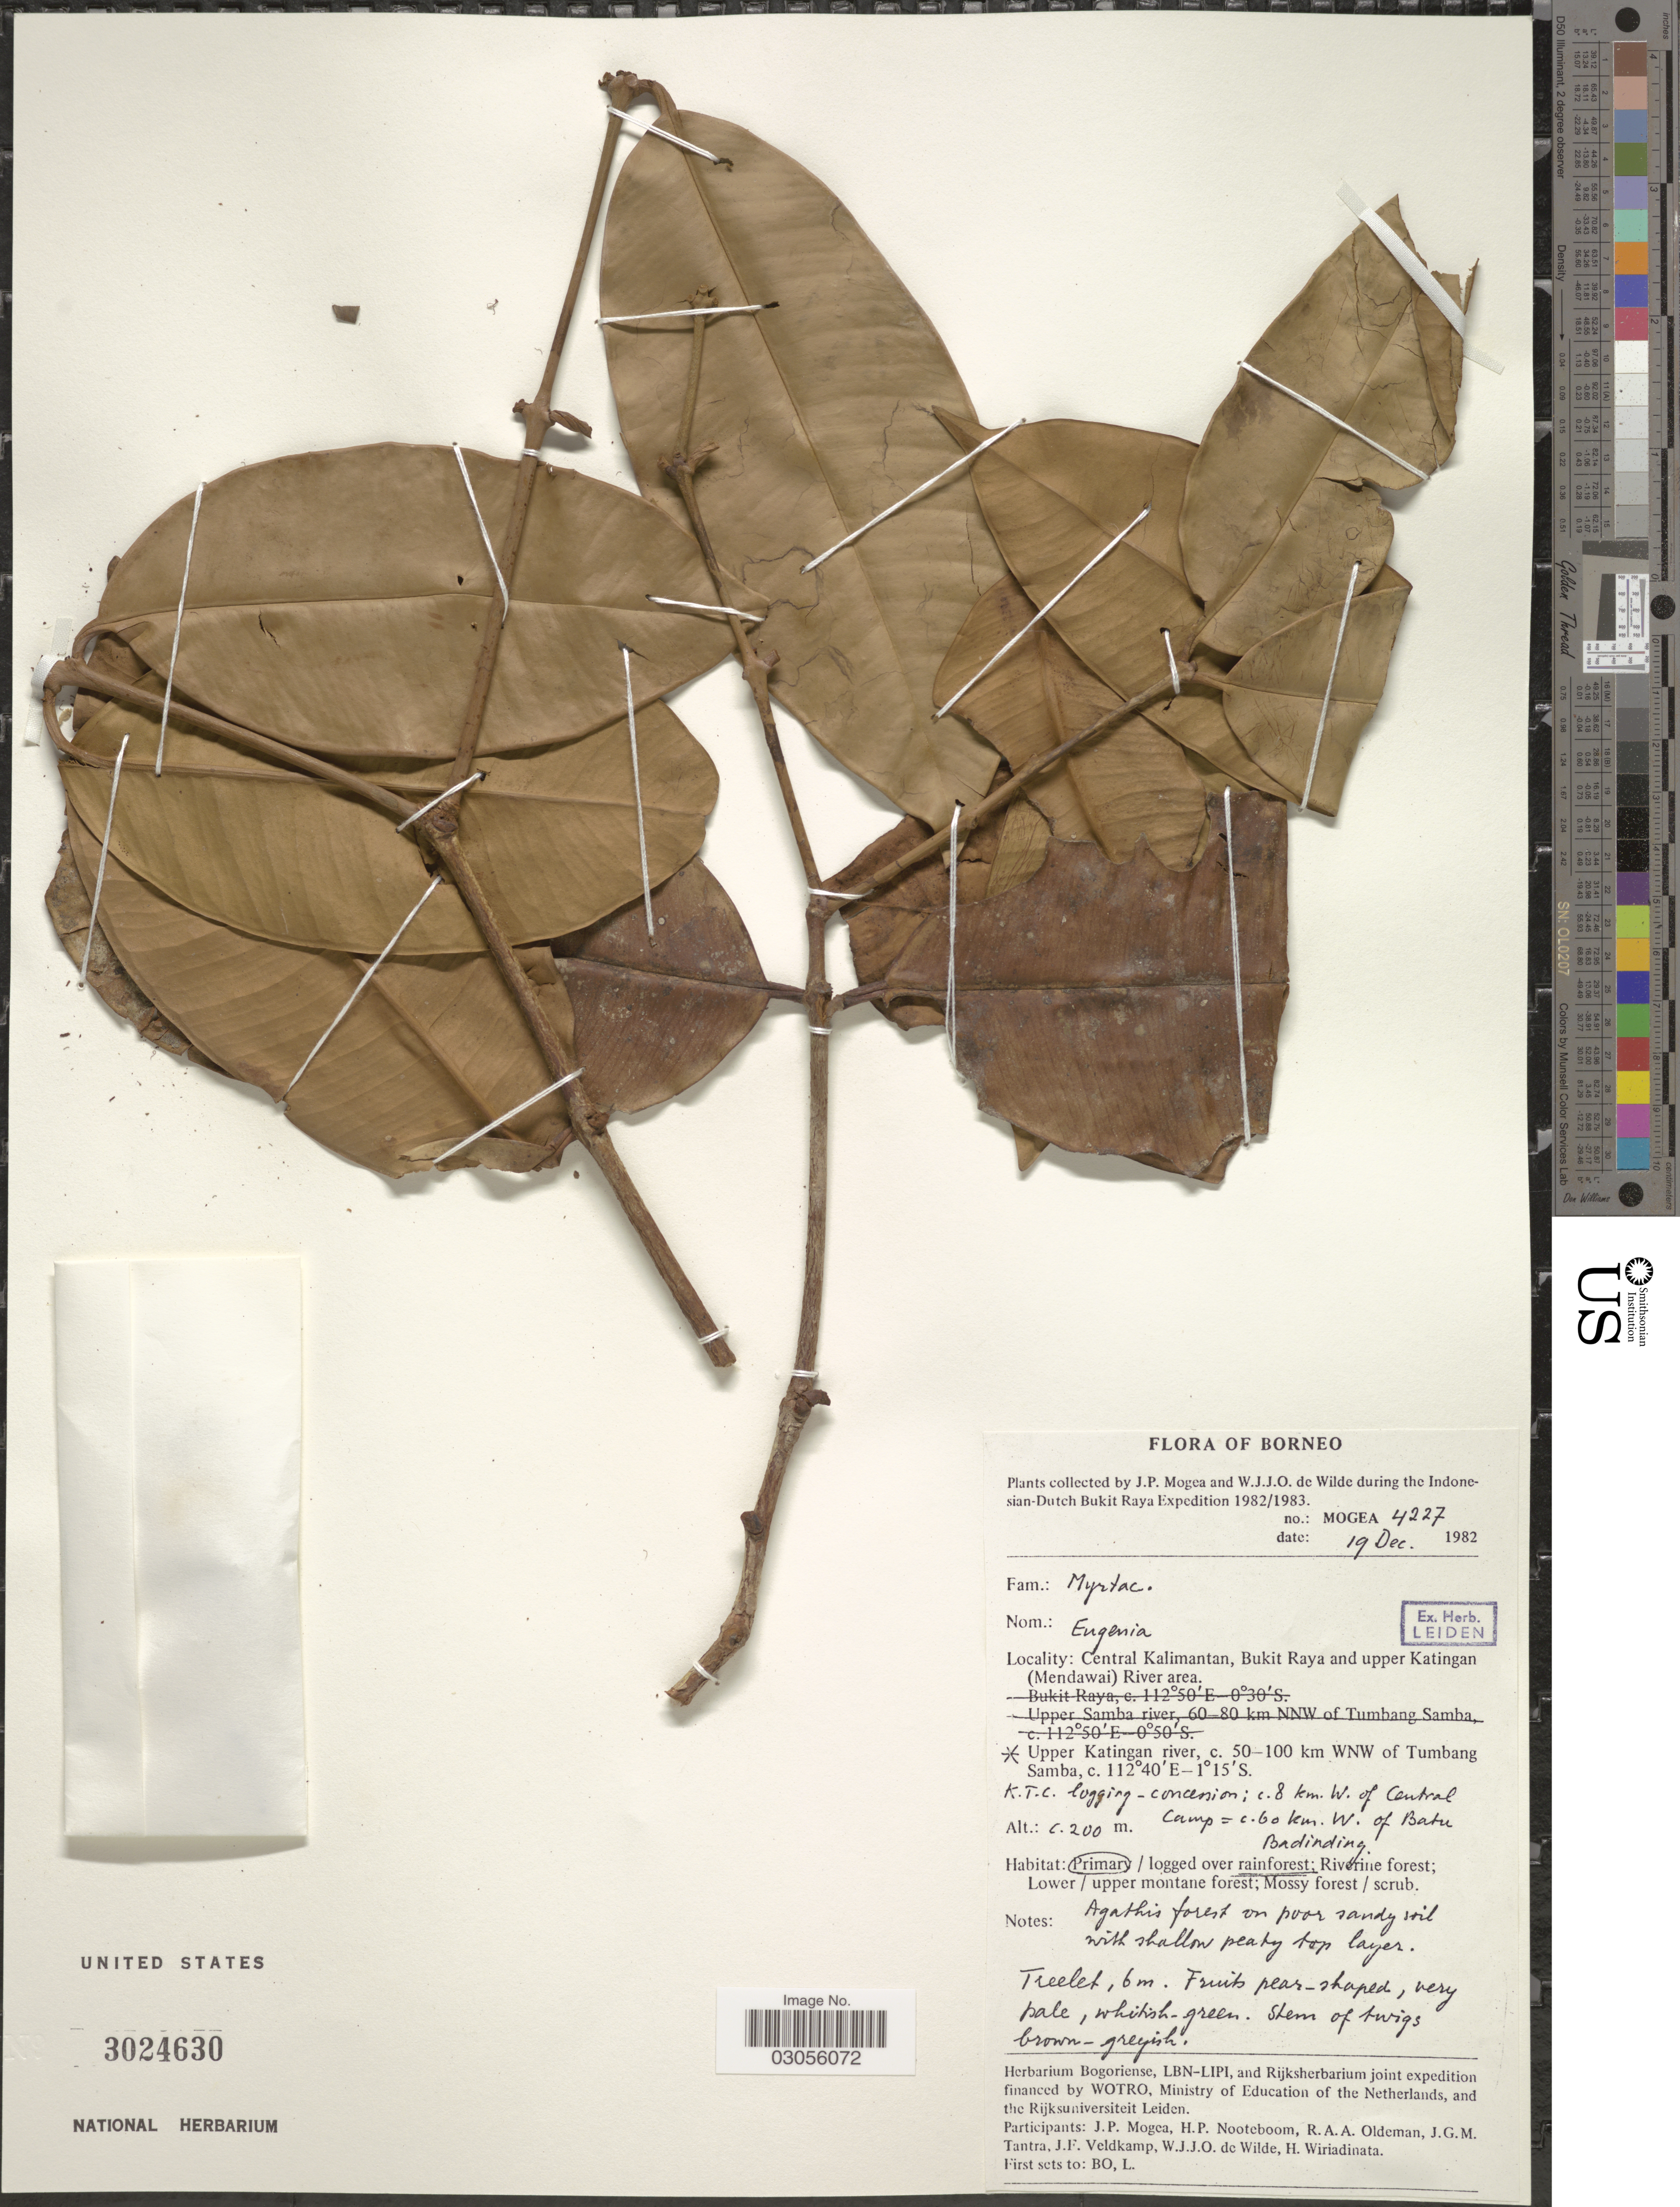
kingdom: Plantae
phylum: Tracheophyta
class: Magnoliopsida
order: Myrtales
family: Myrtaceae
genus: Eugenia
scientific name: Eugenia sp.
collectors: J. Mogea & W. J. de Wilde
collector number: MOGEA 4227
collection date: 1982-12-19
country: Indonesia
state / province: Kalimantan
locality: Central Kalimantan, Bukit Raya and upper Katingan (Mendawai) River area. Upper Katingan river, c. 50-100 km WNW of Tumbang Samba. K.T.C. logging-concession; c. 8 km. W. of Central Camp = c. 60 km. W. of Batu Badinding.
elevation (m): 200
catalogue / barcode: US 3024630